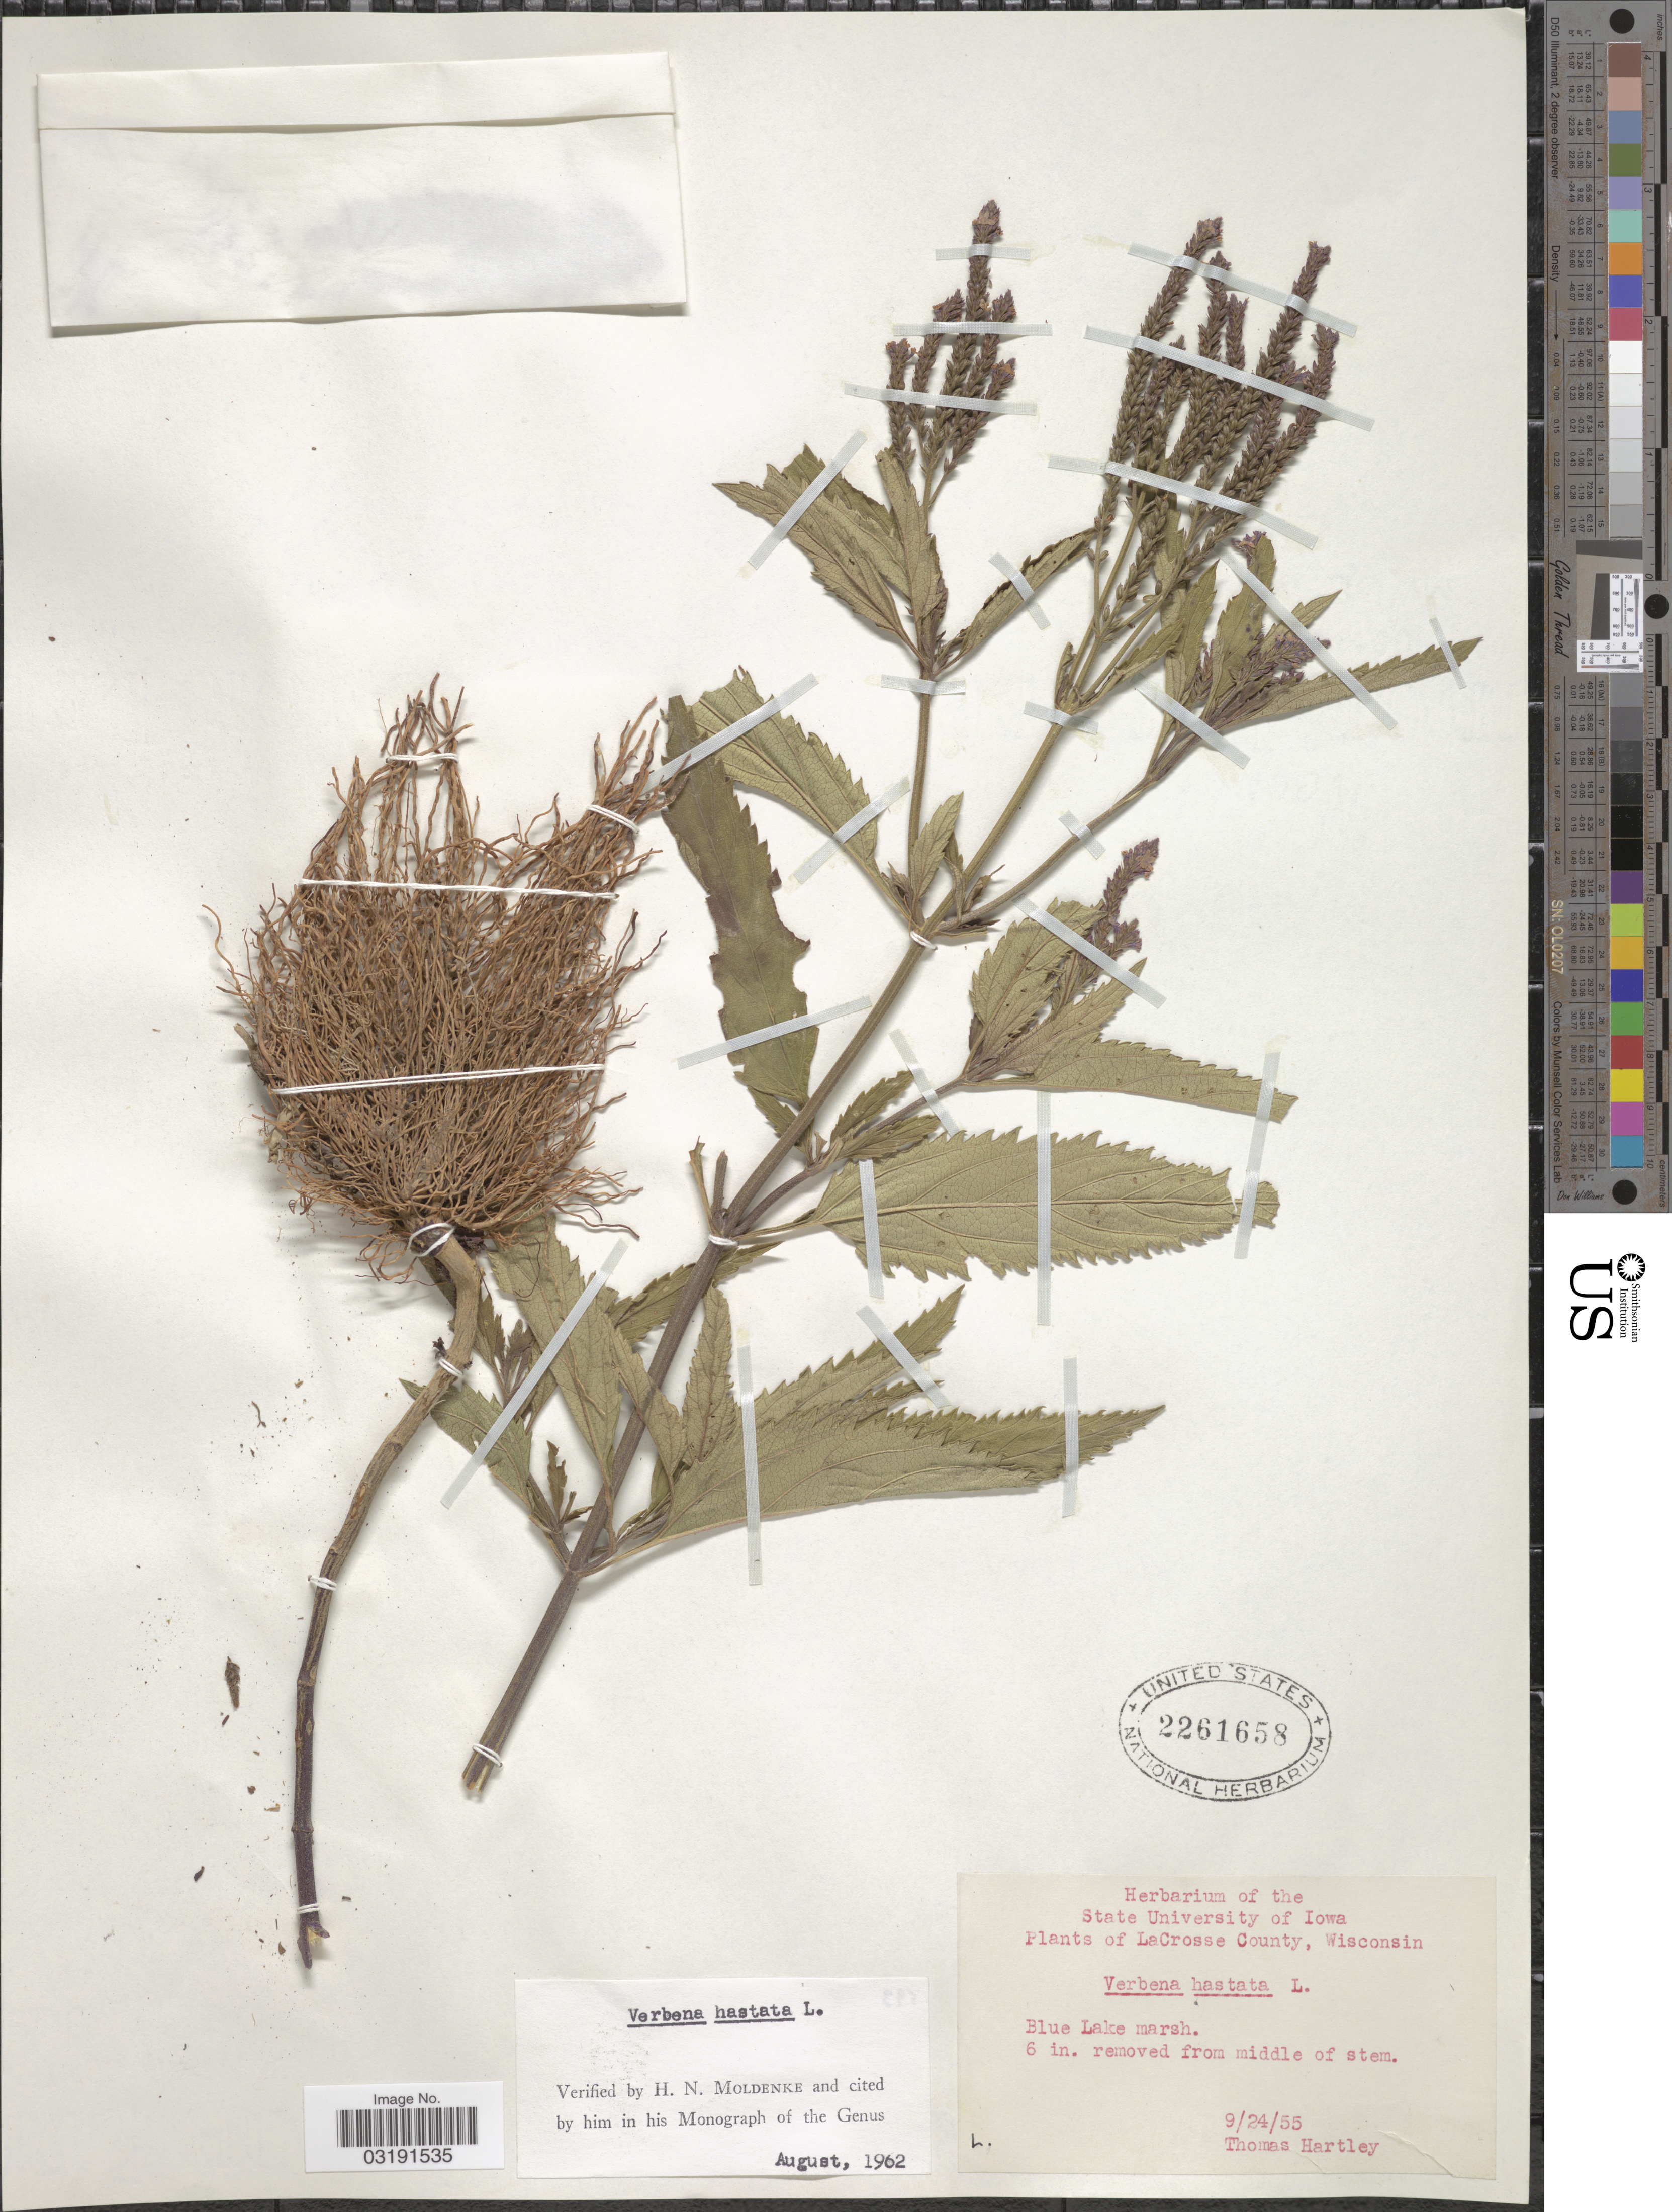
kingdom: Plantae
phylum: Tracheophyta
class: Magnoliopsida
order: Lamiales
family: Verbenaceae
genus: Verbena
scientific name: Verbena hastata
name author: L.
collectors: T. Hartley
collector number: L.?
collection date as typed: Transcribed d/m/y: 24/9/55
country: United States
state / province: Wisconsin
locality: LaCrosse County, Blue Lake marsh.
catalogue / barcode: US 2261658